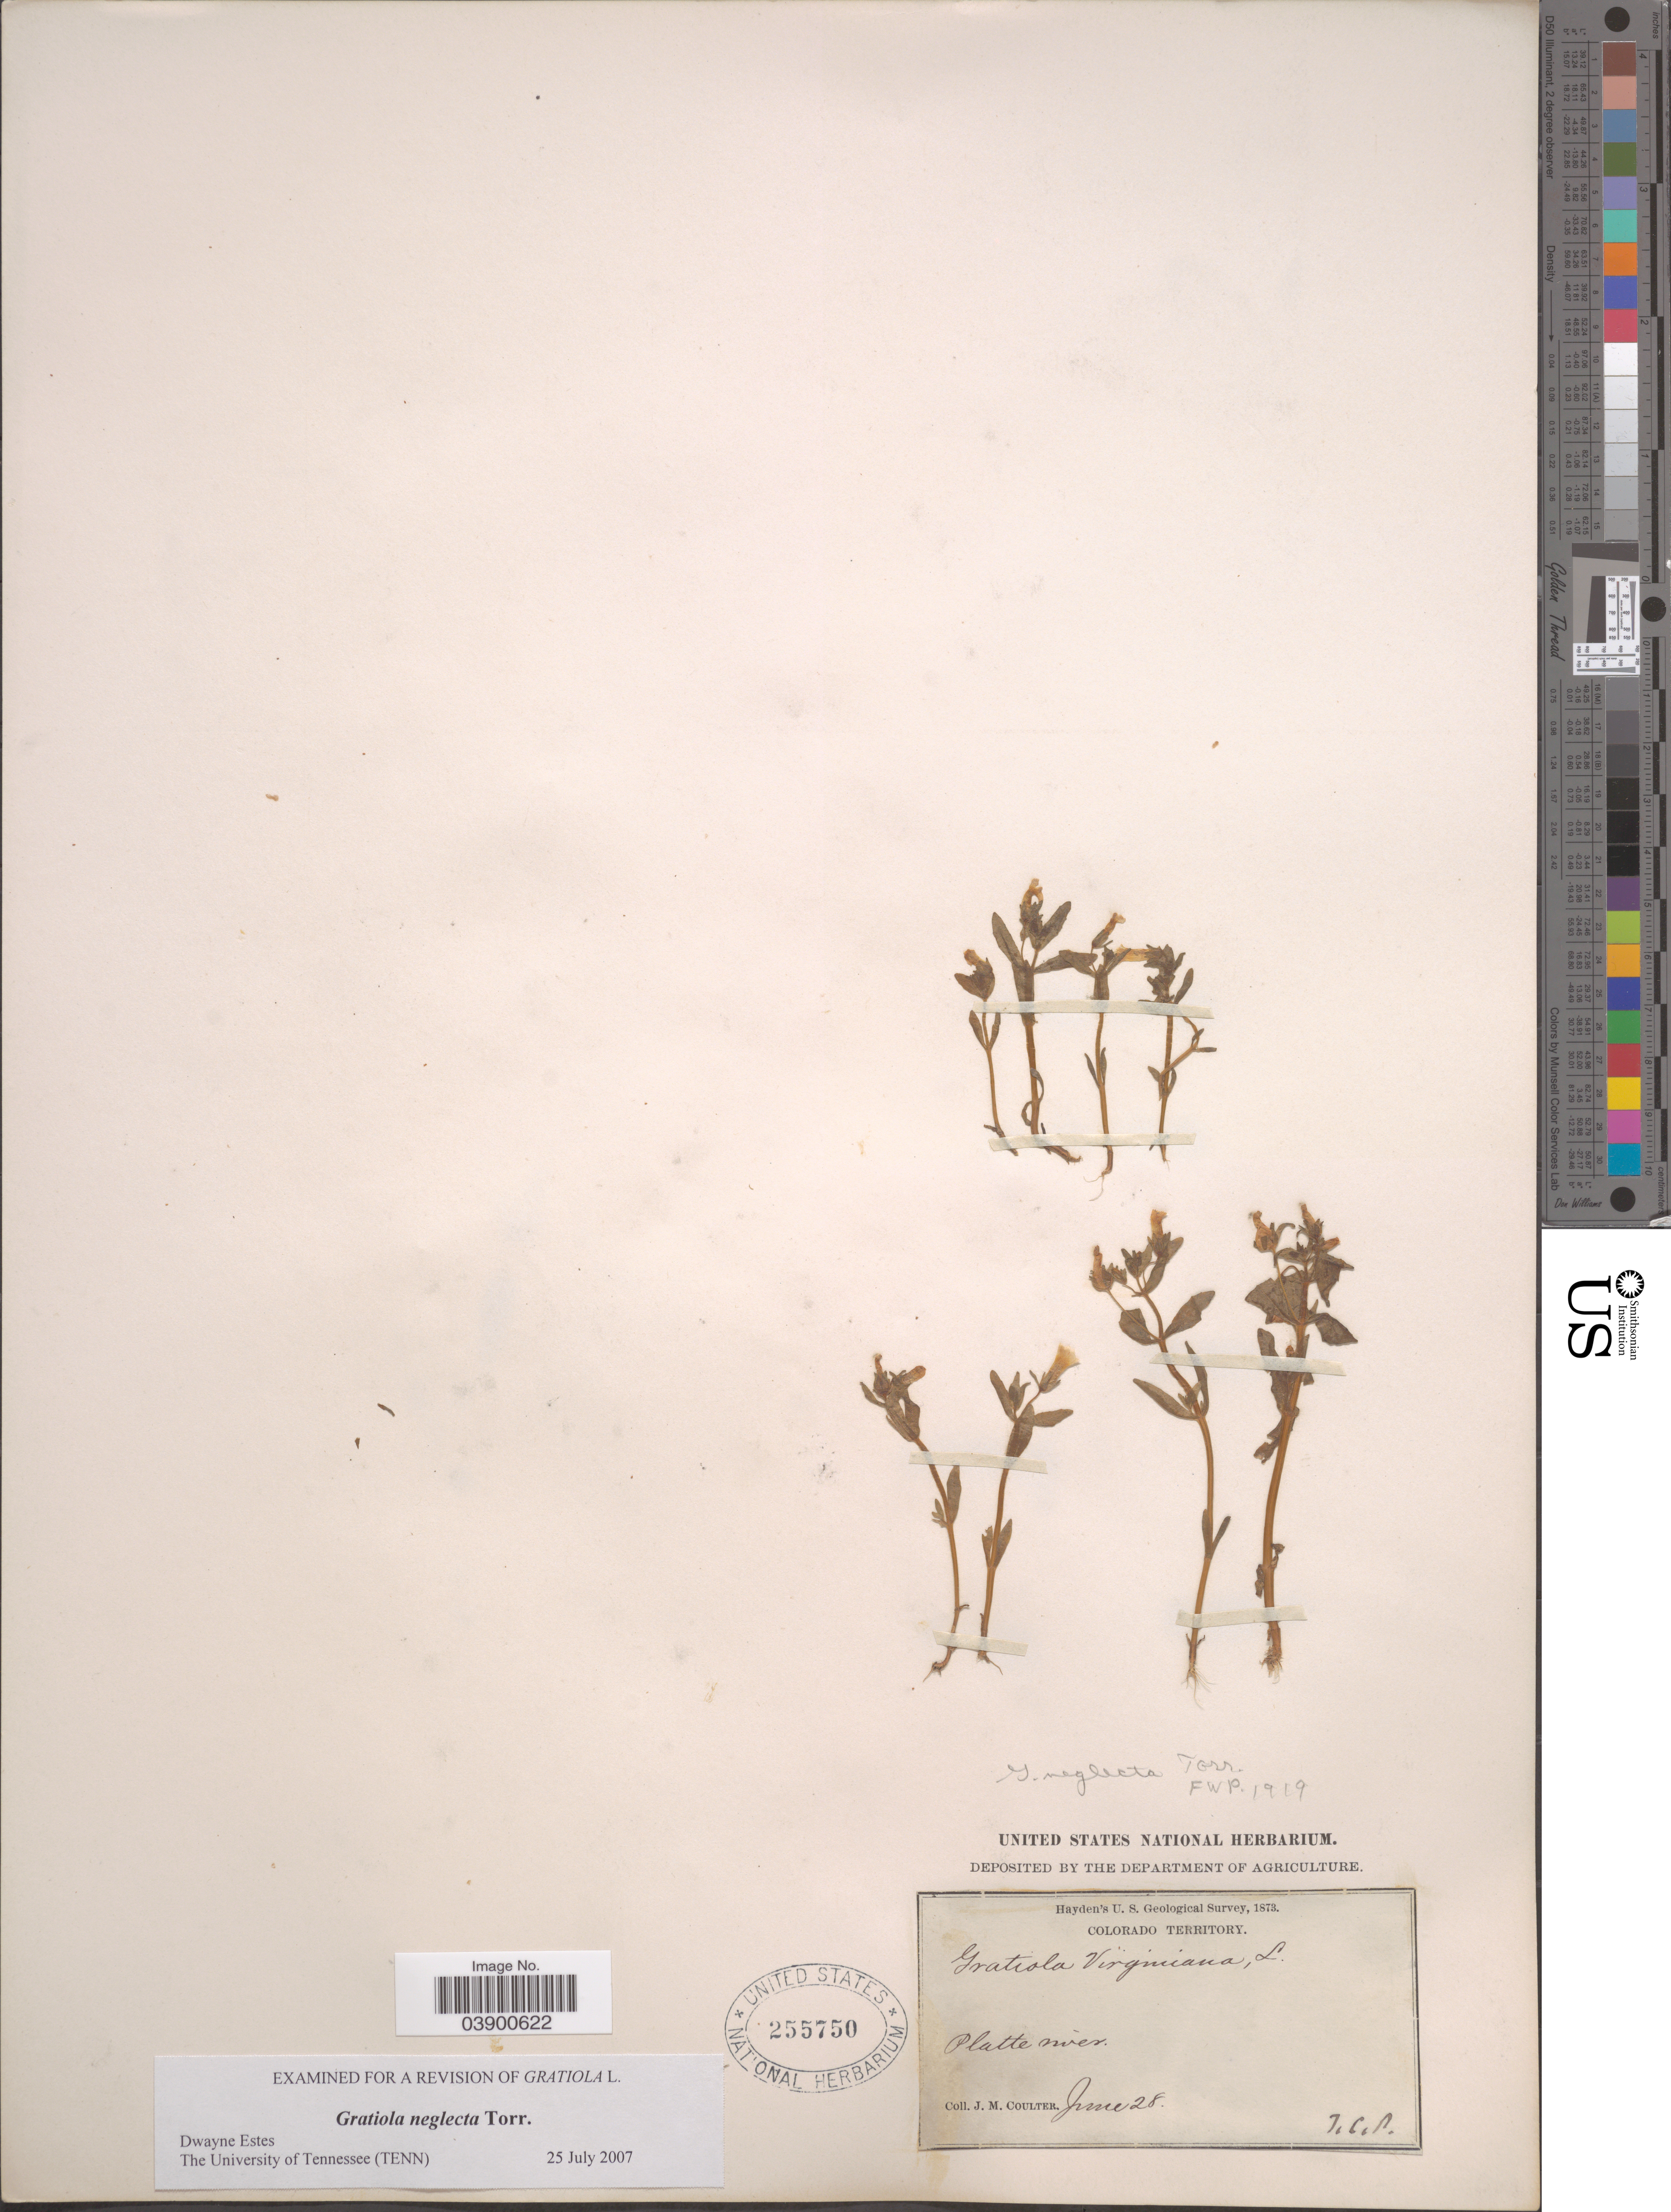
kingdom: Plantae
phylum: Tracheophyta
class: Magnoliopsida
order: Lamiales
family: Plantaginaceae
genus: Gratiola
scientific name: Gratiola neglecta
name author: Torr.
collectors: J. M. Coulter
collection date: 1873-06-28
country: United States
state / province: Colorado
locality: Colorado Territory. Platte river.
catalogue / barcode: US 255750